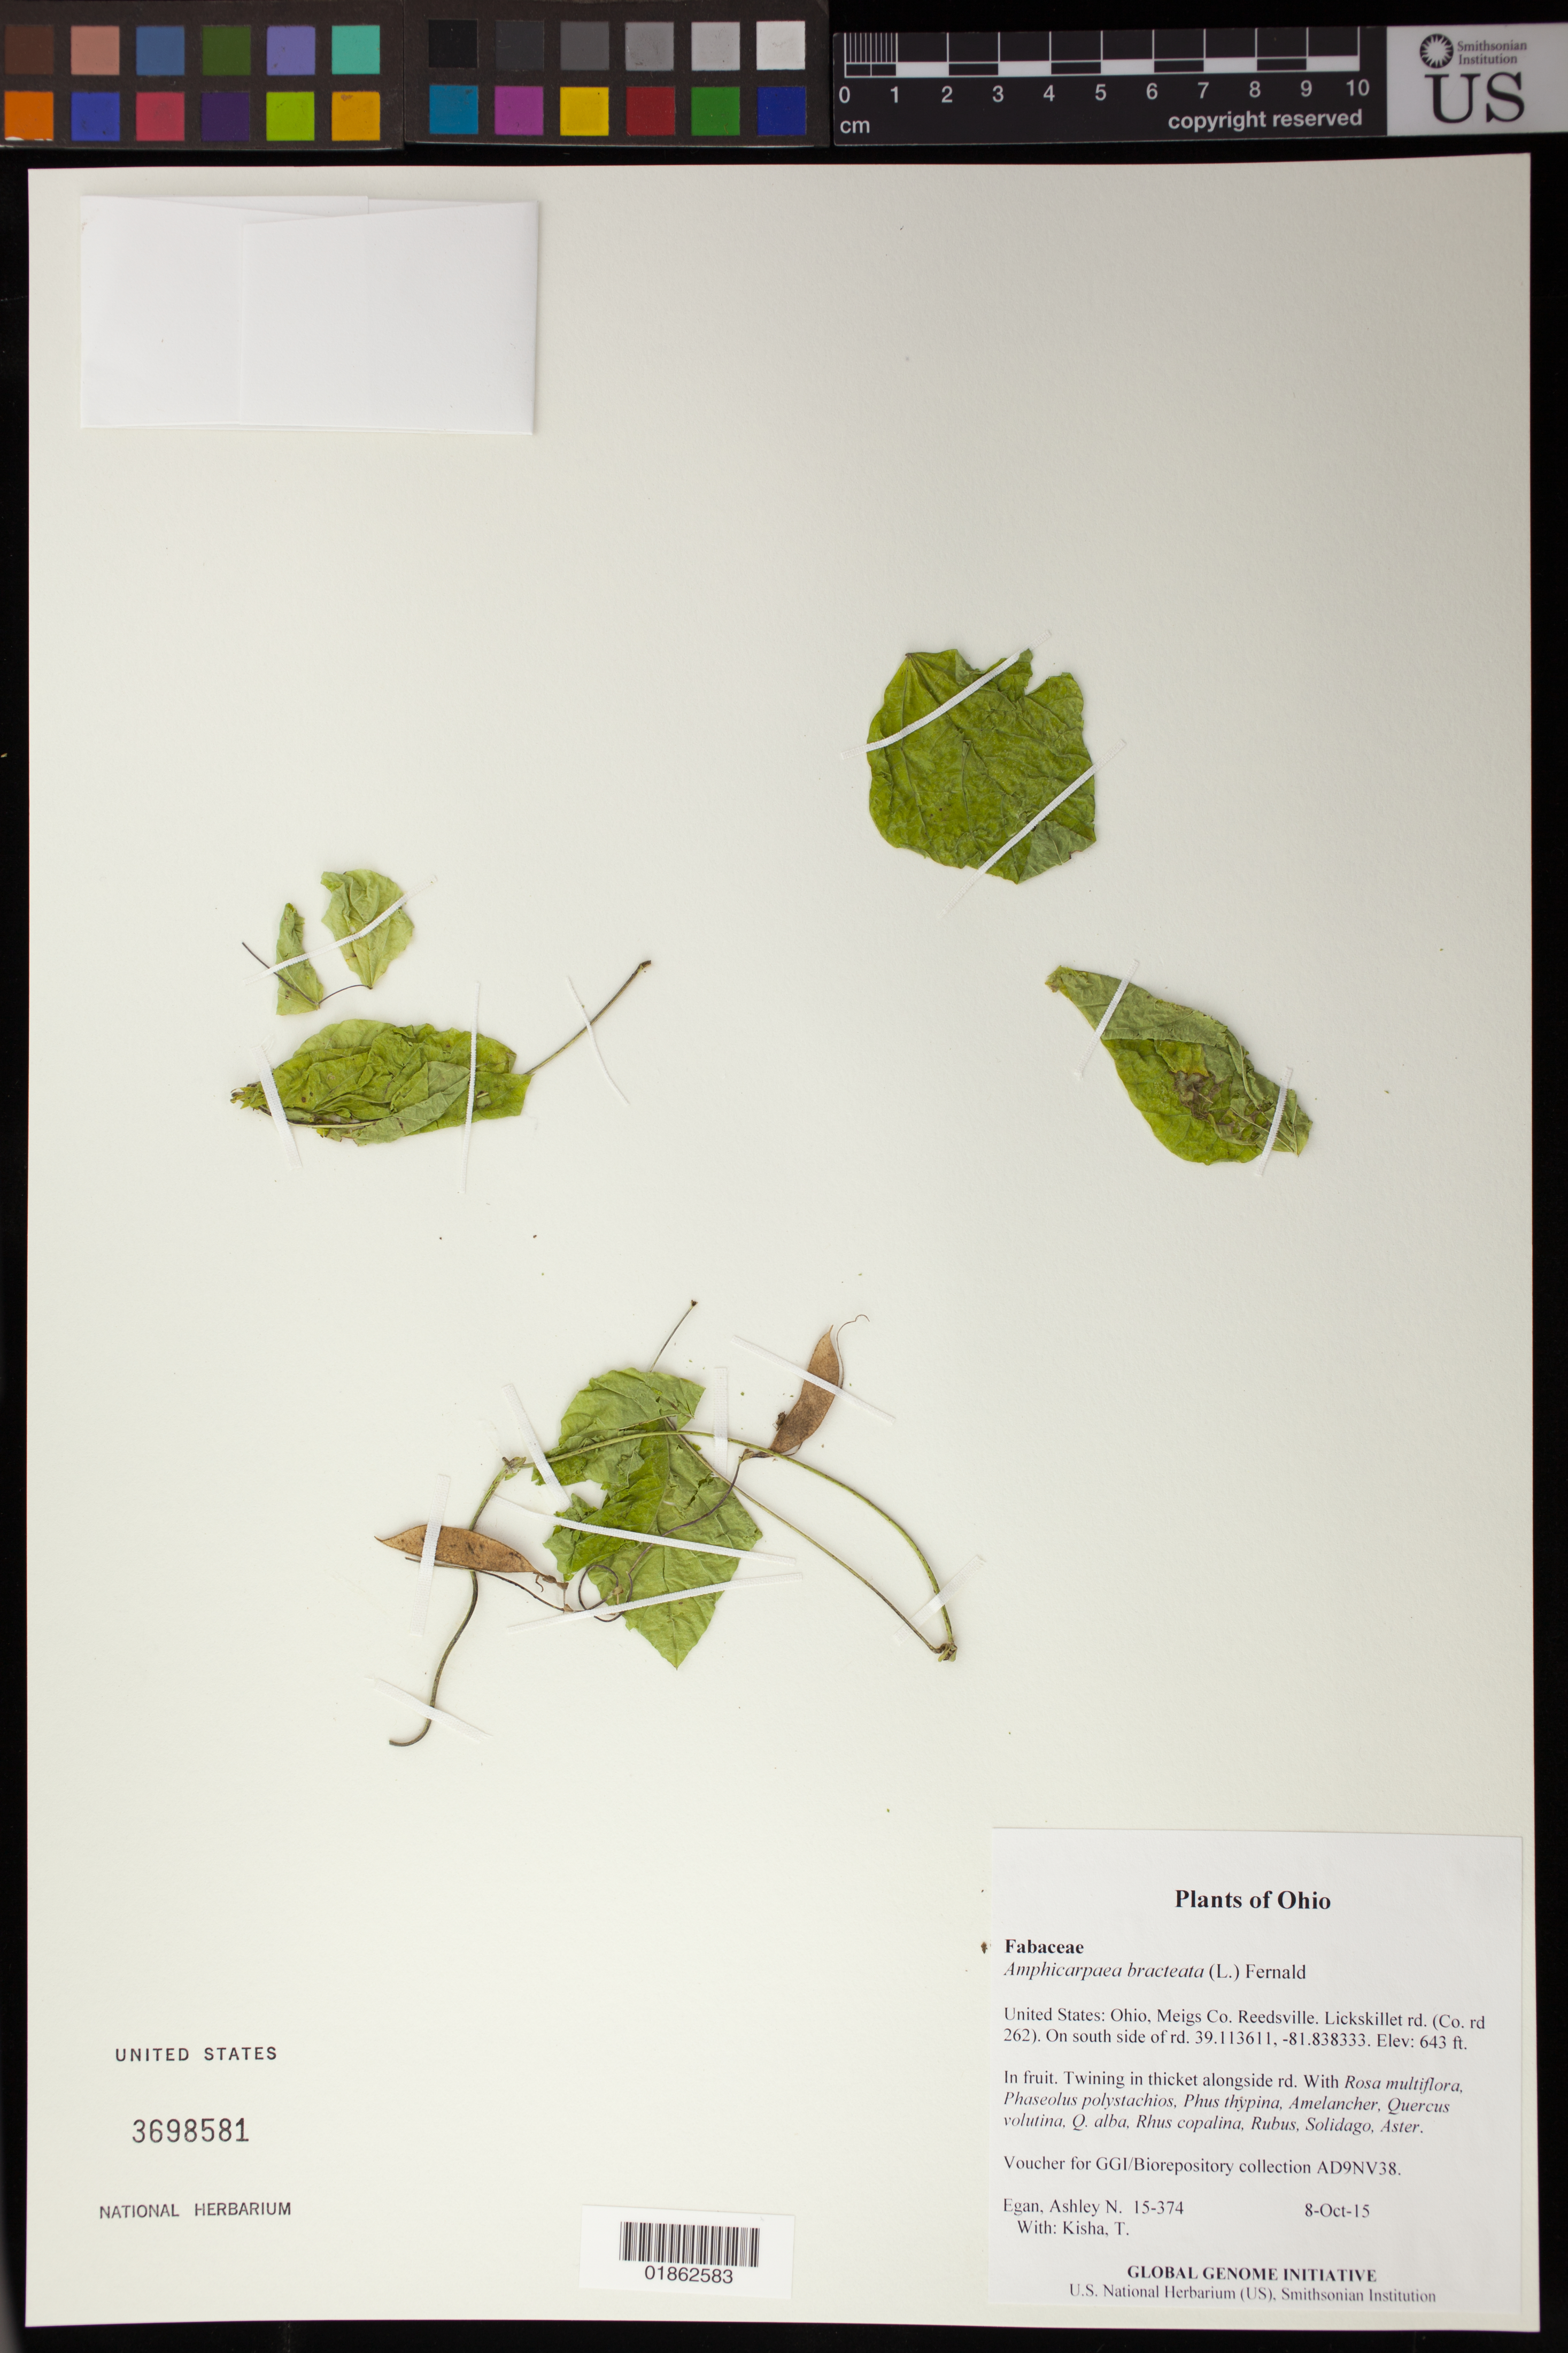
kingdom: Plantae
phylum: Tracheophyta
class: Magnoliopsida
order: Fabales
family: Fabaceae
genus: Amphicarpaea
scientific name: Amphicarpaea bracteata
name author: (L.) Fernald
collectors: A. N. Egan & T. Kisha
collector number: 15-374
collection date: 2015-10-08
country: United States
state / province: Ohio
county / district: Meigs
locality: Reedsville. Lickskillet rd. (Co. rd 262). On south side of rd.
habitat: Twining in thicket alongside rd.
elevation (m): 196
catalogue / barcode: US 3698581